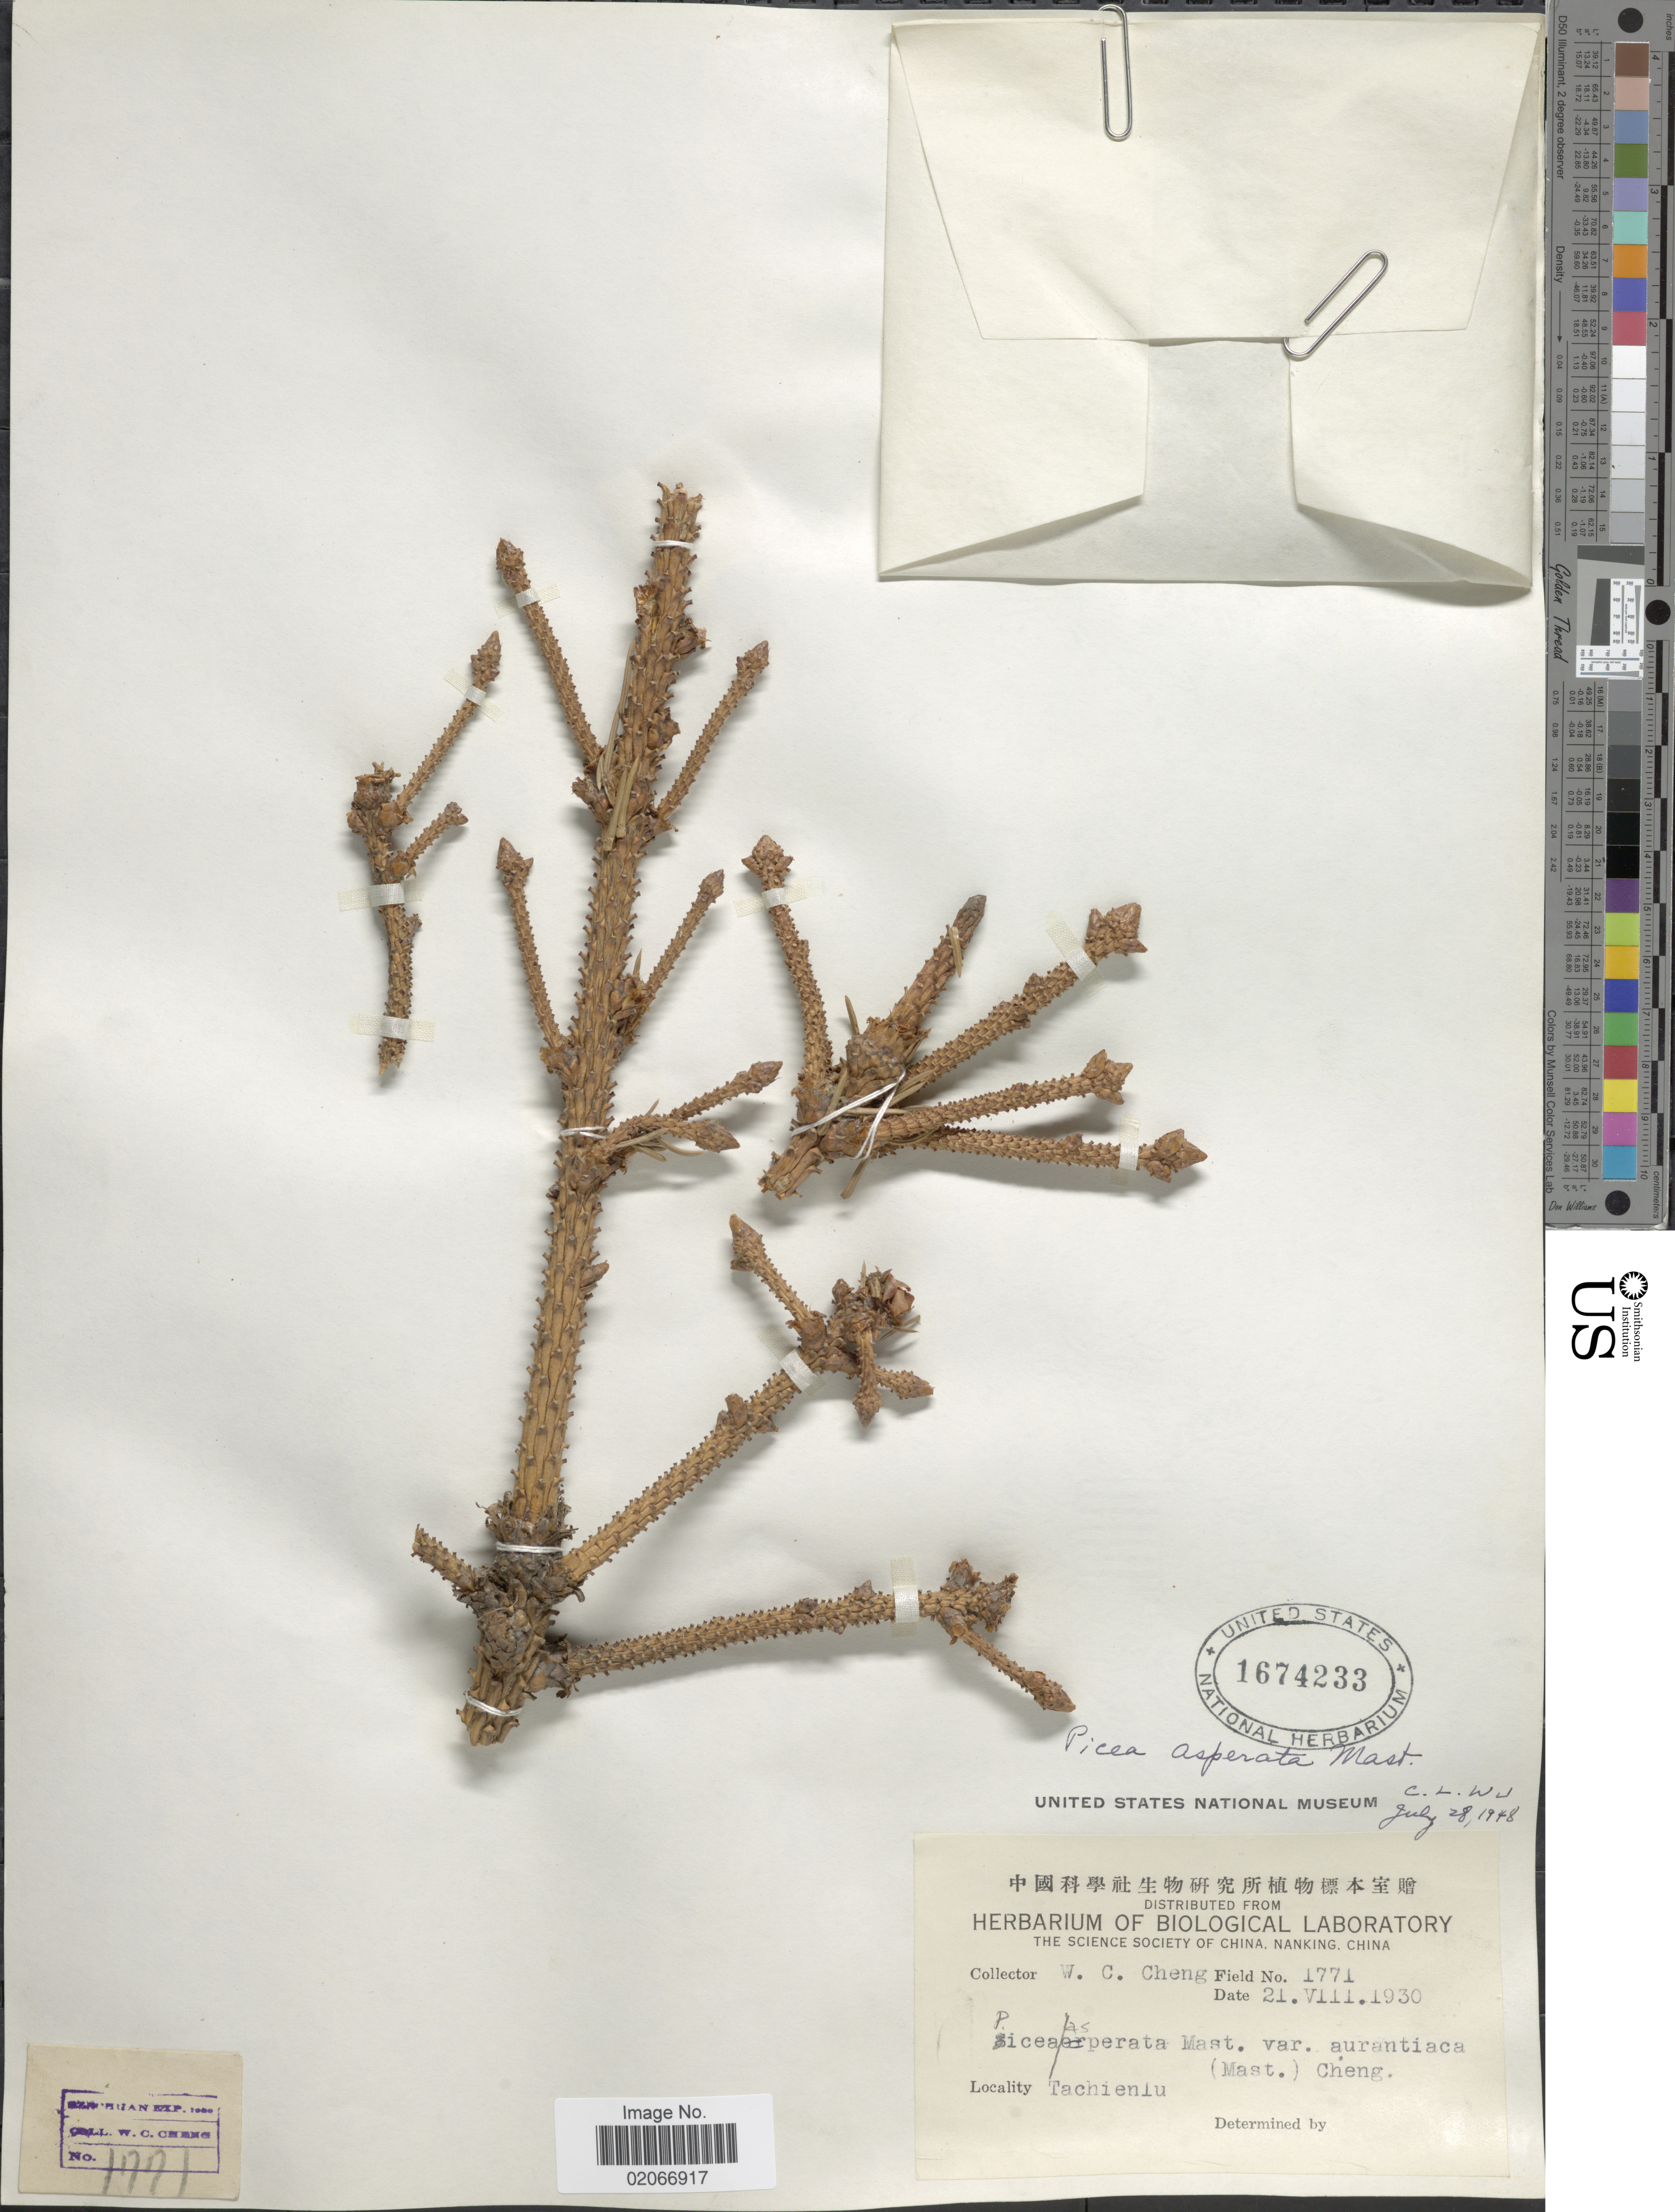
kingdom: Plantae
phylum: Tracheophyta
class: Pinopsida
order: Pinales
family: Pinaceae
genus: Picea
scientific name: Picea asperata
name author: Mast.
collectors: W. C. Cheng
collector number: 1771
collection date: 1930-08-21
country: China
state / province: Sichuan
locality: Tachienlu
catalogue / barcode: US 1674233